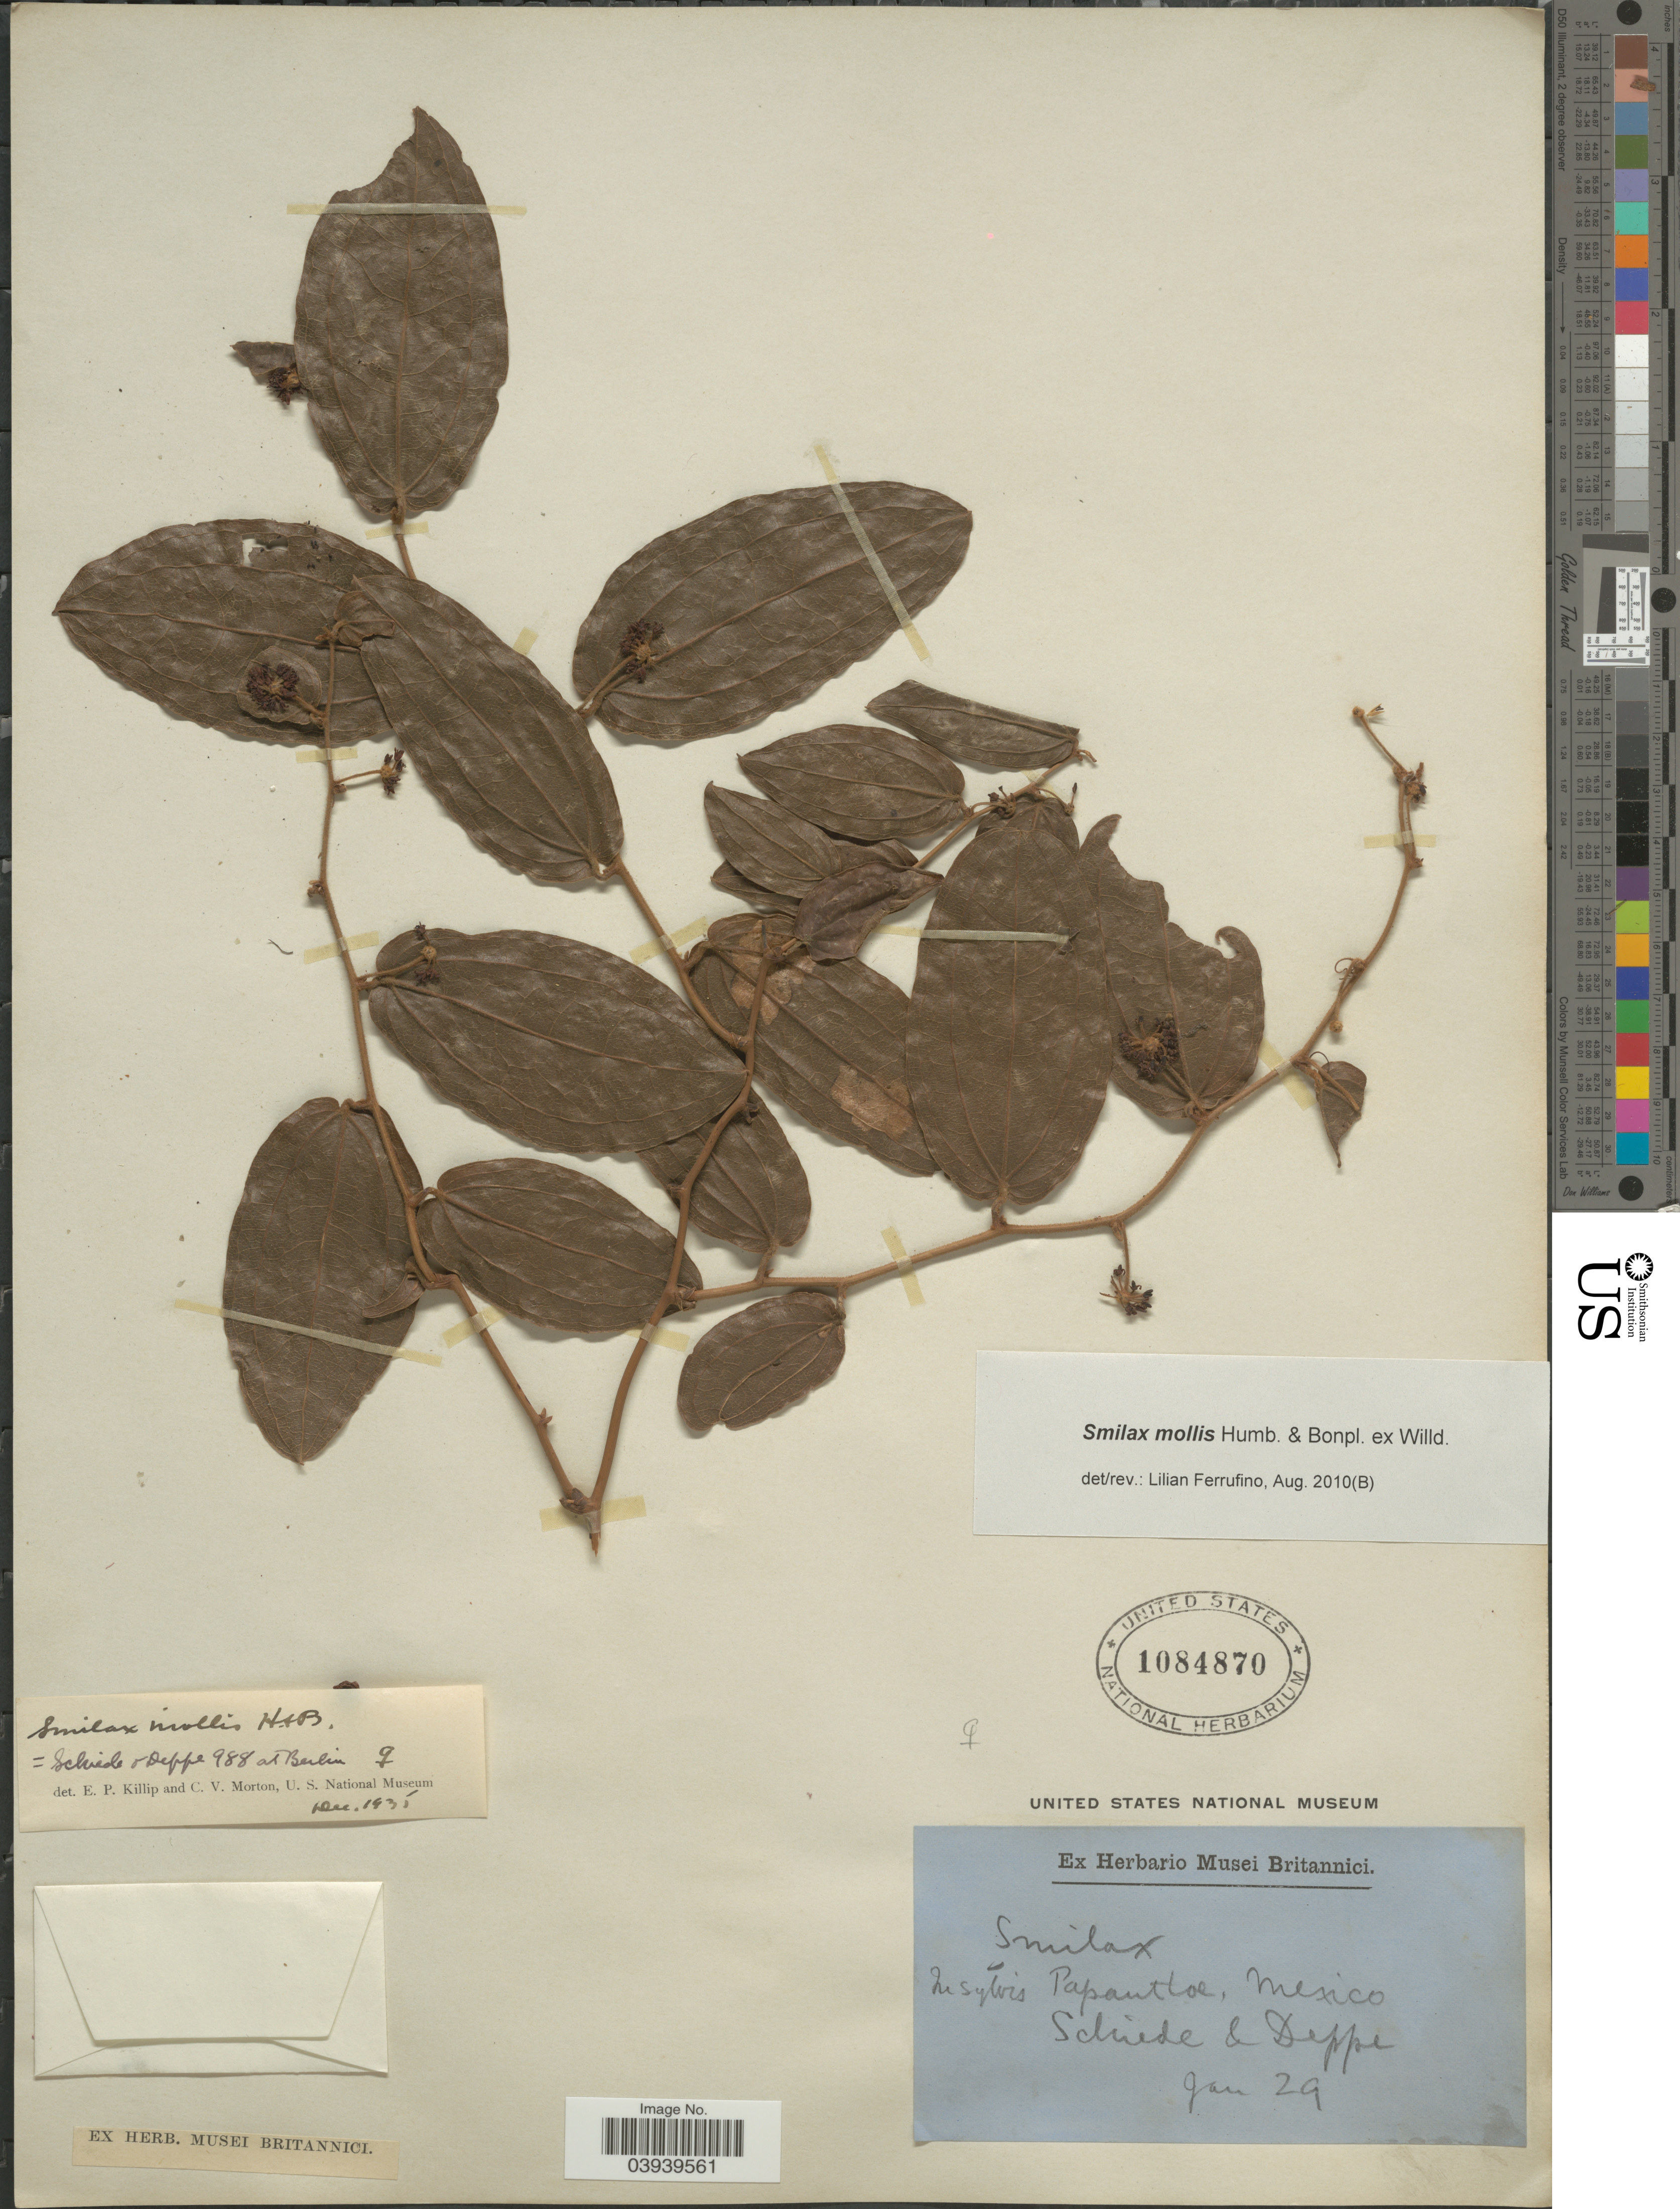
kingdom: Plantae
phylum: Tracheophyta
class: Liliopsida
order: Liliales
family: Smilacaceae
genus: Smilax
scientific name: Smilax mollis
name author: Humb. & Bonpl. ex Willd.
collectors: Schiede, -- & Deppe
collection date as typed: Transcribed d/m/y: /1/29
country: Mexico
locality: In sylvis Papantla.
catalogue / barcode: US 1084870